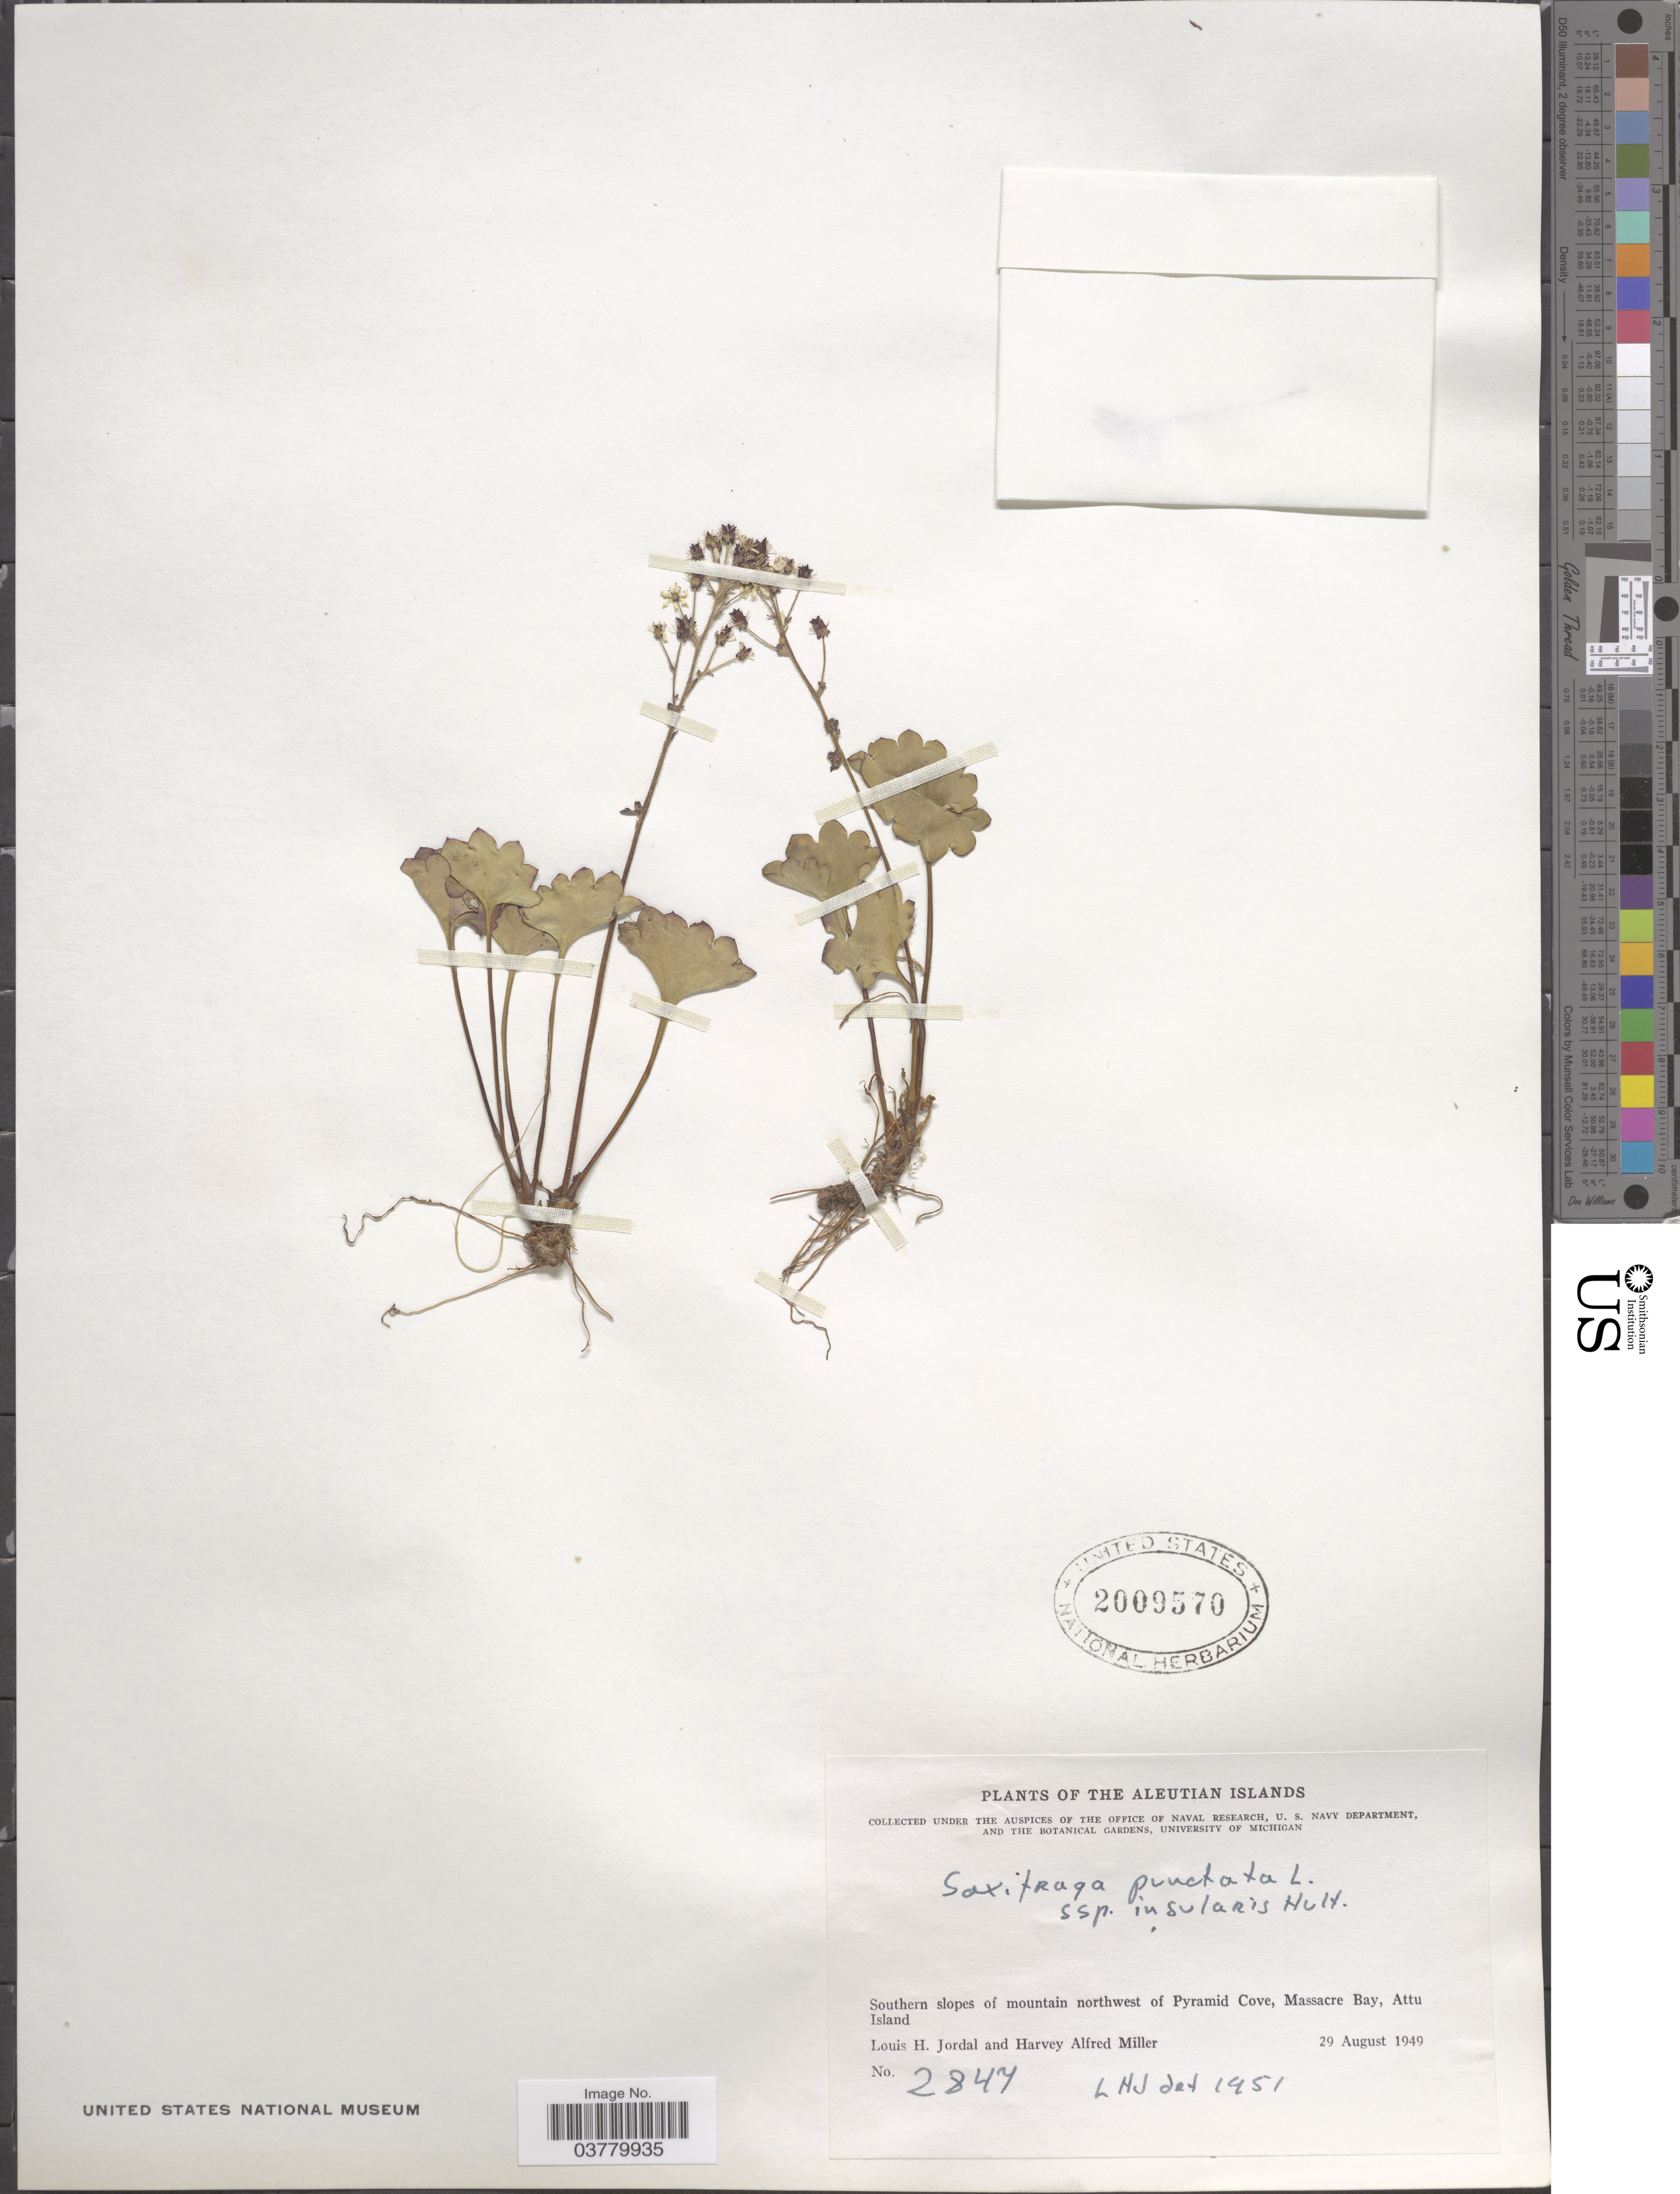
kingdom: Plantae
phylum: Tracheophyta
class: Magnoliopsida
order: Saxifragales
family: Saxifragaceae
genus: Micranthes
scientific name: Micranthes nelsoniana var. insularis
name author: (Hultén) Gornall & H. Ohba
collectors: L. Jordal & H. A. Miller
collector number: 2847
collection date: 1949-08-29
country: United States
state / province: Alaska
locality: Aleutian Islands. Southern slopes of mountain northwest of Pyramid Cove, Massacre Bay, Attu Island.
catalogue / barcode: US 2009570